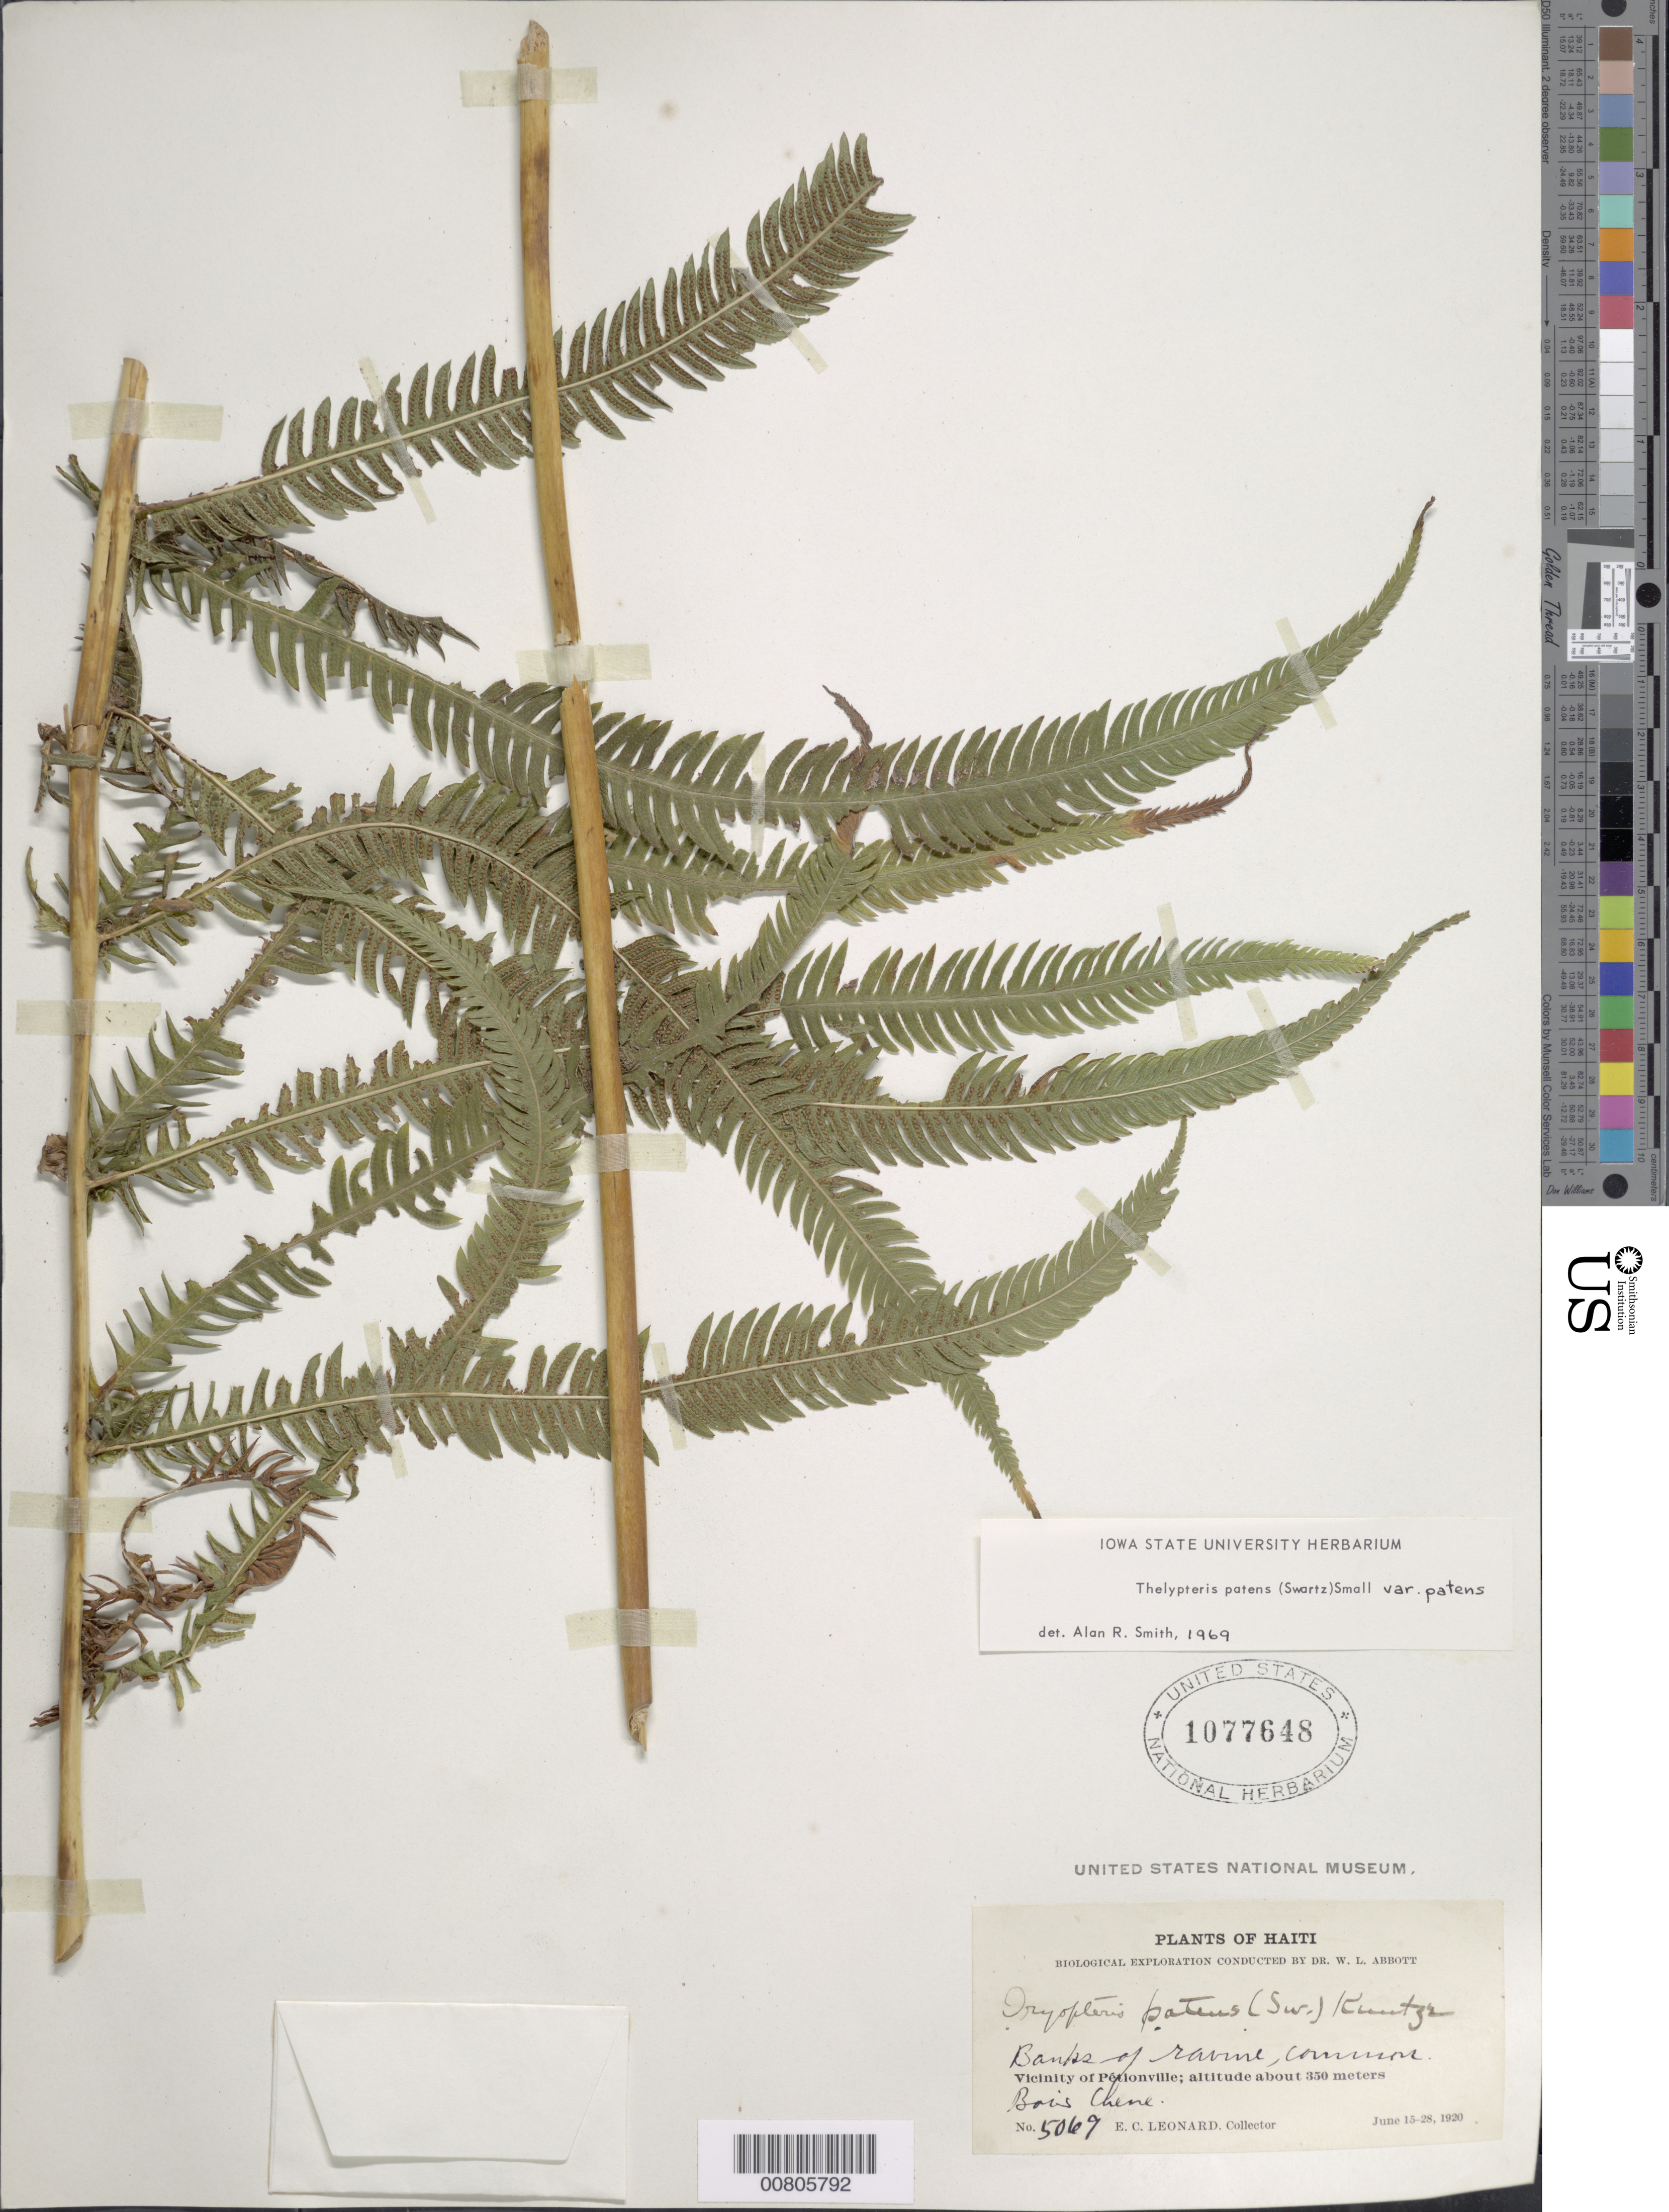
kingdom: Plantae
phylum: Tracheophyta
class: Polypodiopsida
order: Polypodiales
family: Thelypteridaceae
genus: Christella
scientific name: Christella patens var. patens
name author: (Sw.) Holttum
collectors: E. C. Leonard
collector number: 5069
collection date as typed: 15 Jun 1920 to 28 Jun 1920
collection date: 1920-06-15/1920-06-28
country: Haiti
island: Hispaniola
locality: Pétionville vicinity, Bois Chene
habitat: Banks of ravine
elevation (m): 350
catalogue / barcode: US 1077648